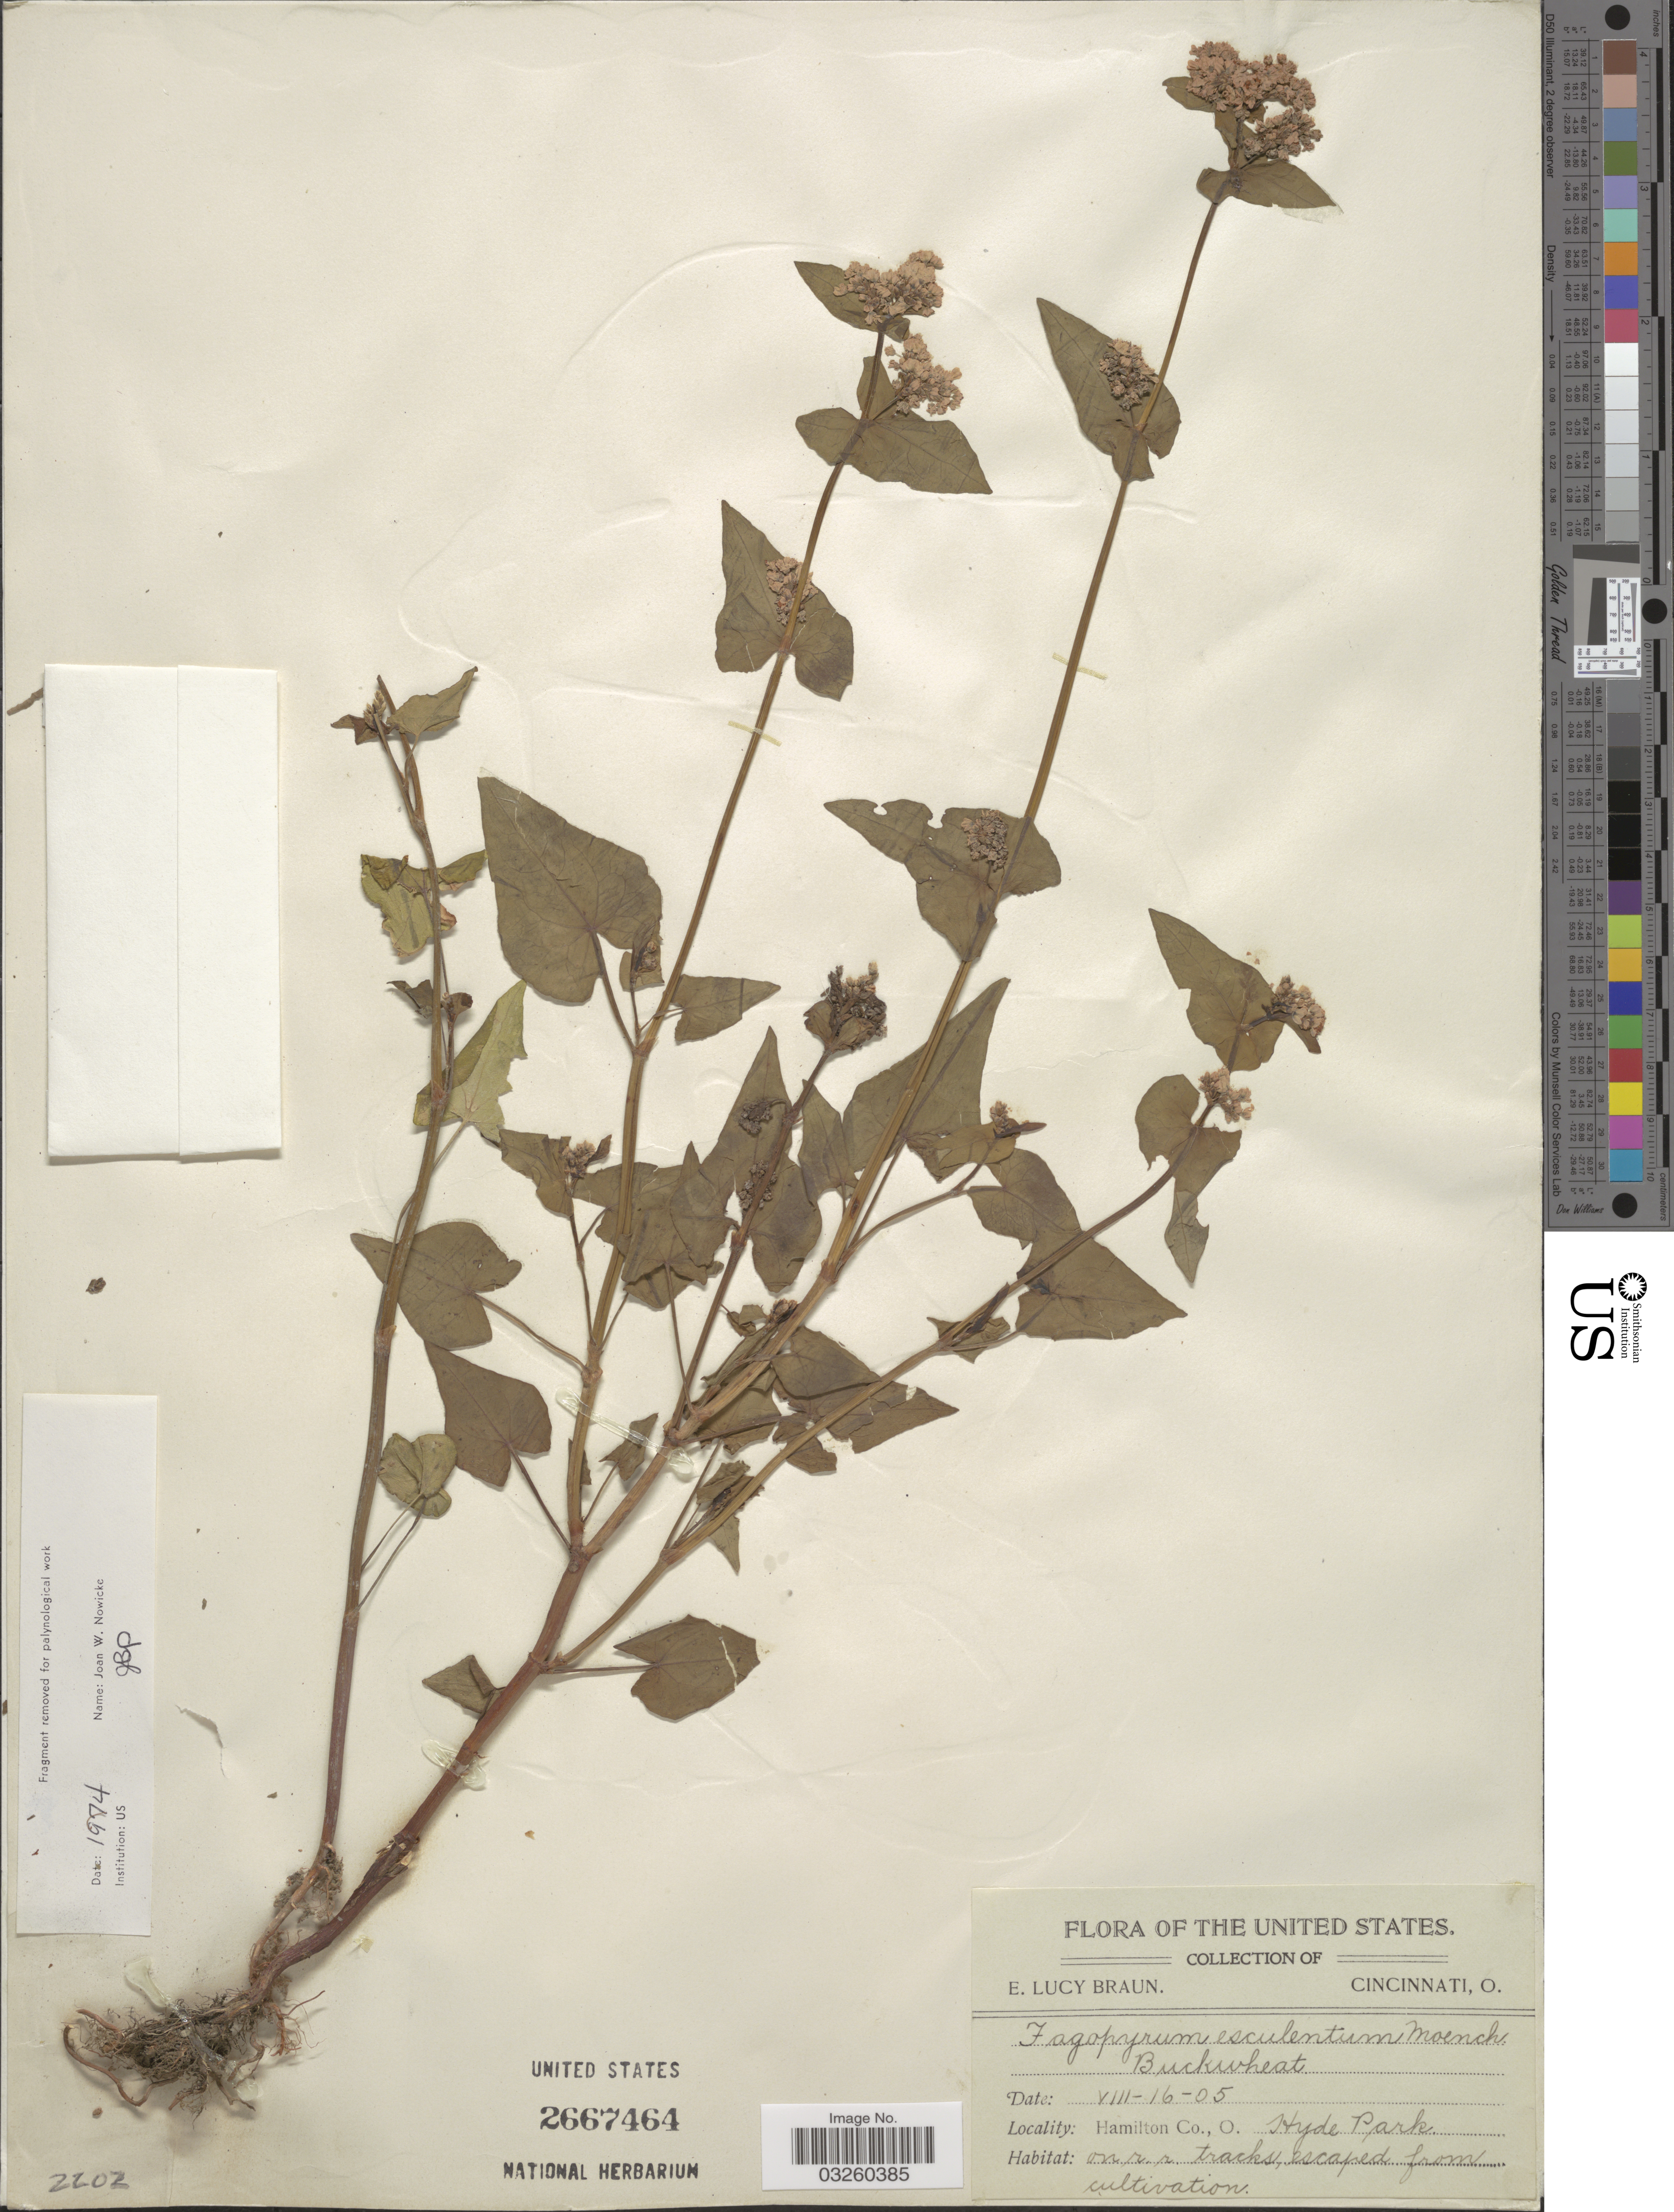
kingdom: Plantae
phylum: Tracheophyta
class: Magnoliopsida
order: Caryophyllales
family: Polygonaceae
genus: Fagopyrum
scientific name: Fagopyrum esculentum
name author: Moench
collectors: E. L. Braun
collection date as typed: Transcribed d/m/y: 16/8/5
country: United States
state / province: Ohio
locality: Hamilton Co. Hyde Park.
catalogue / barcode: US 2667464